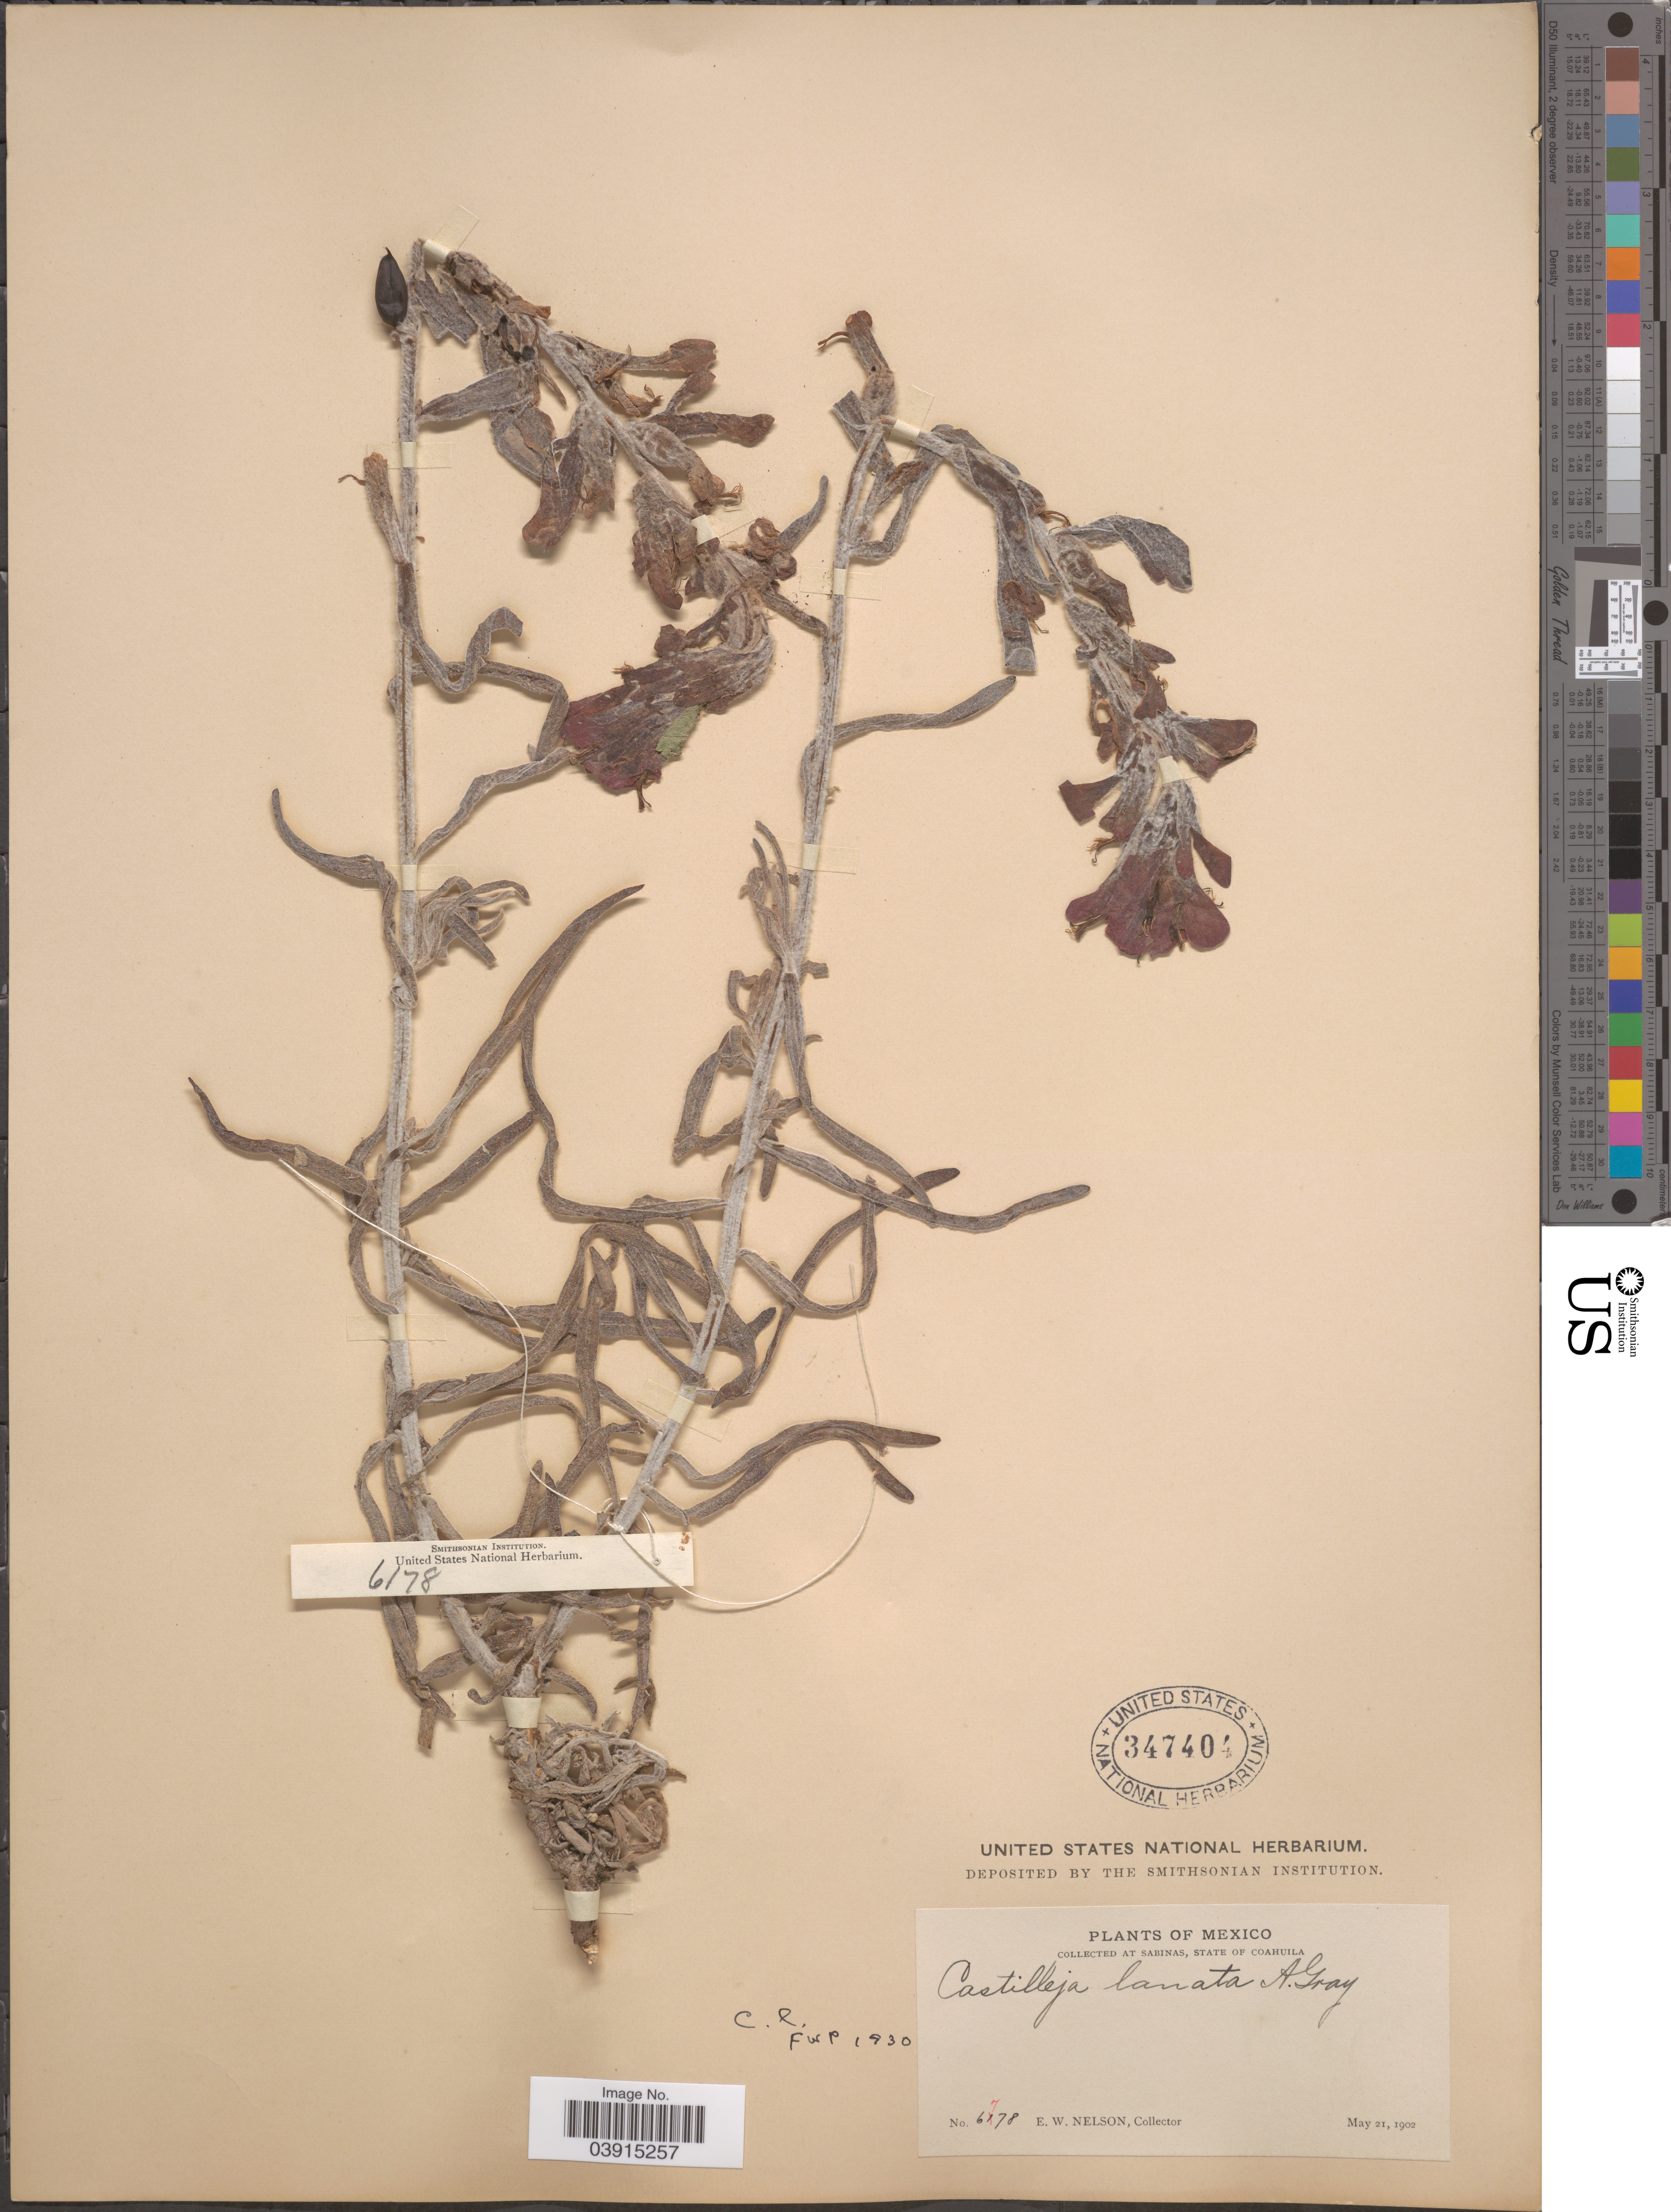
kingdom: Plantae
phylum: Tracheophyta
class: Magnoliopsida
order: Lamiales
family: Orobanchaceae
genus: Castilleja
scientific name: Castilleja lanata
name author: A. Gray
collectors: E. W. Nelson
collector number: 6778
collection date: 1902-05-21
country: Mexico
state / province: Coahuila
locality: At Sabinas.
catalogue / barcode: US 347404